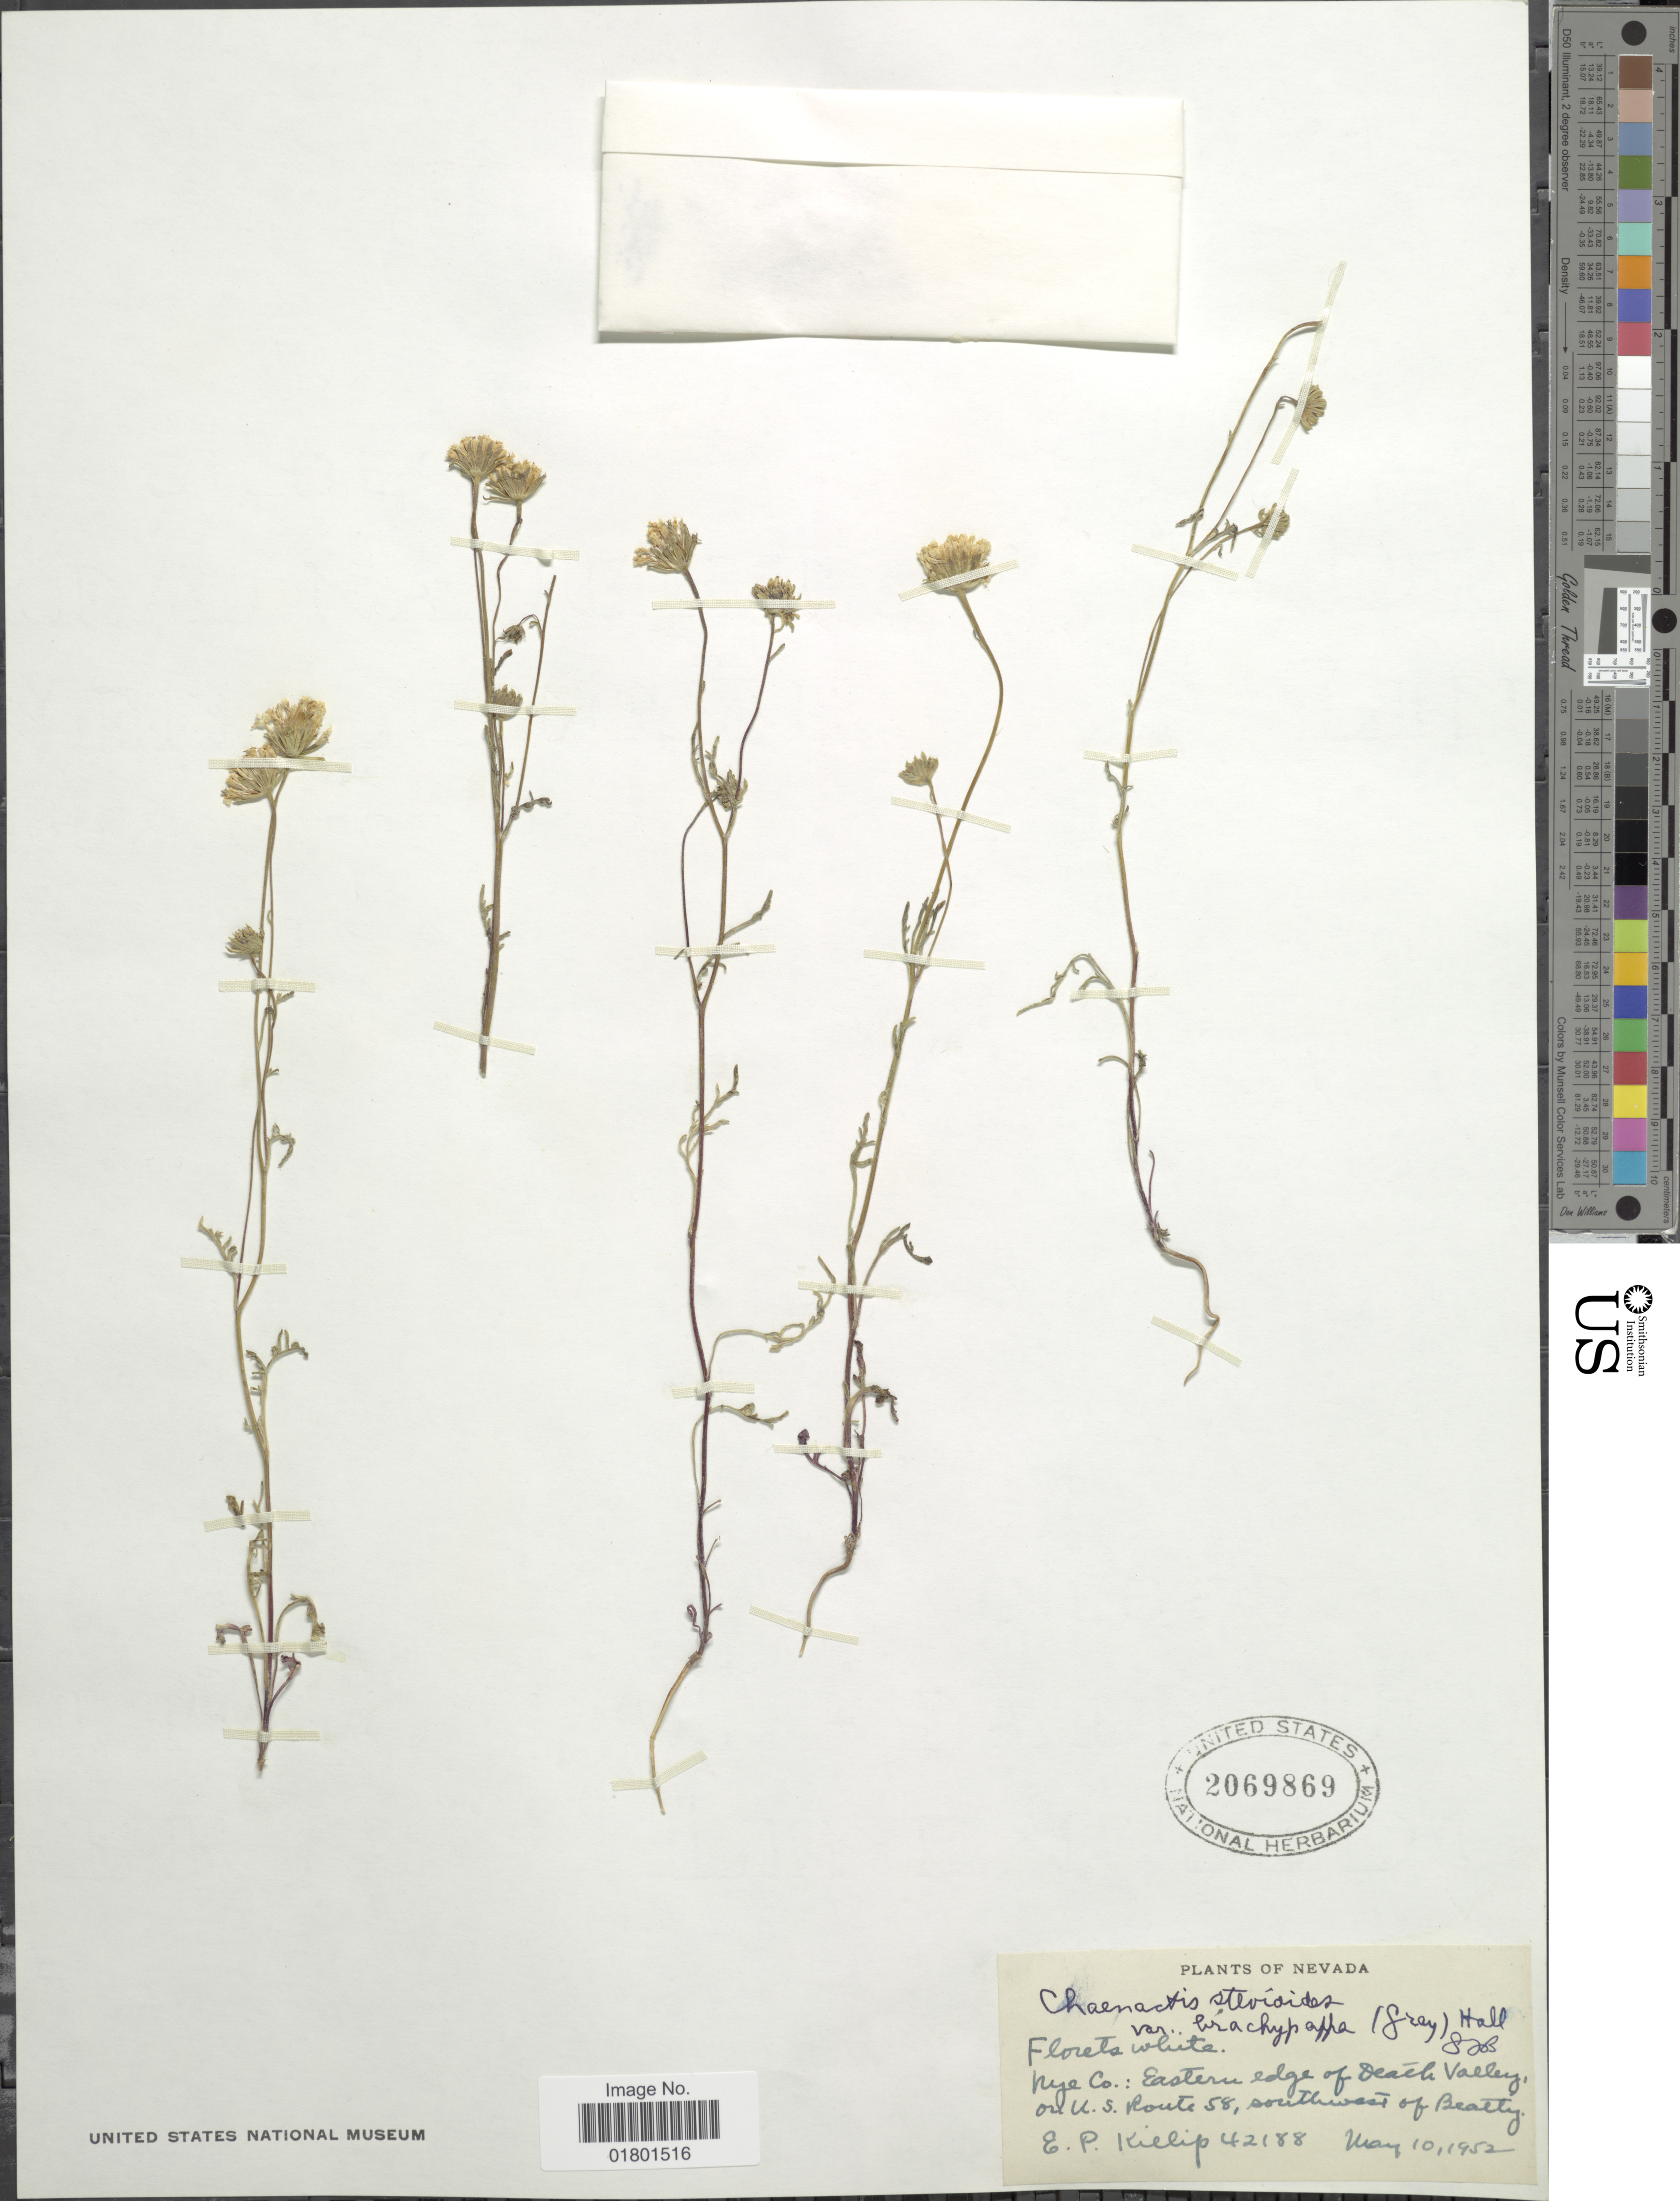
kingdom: Plantae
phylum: Tracheophyta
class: Magnoliopsida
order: Asterales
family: Asteraceae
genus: Chaenactis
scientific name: Chaenactis stevioides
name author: Hook. & Arn.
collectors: E. P. Killip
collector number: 42188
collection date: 1952-05-10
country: United States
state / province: Nevada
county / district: Nye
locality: Eastern Edge of Death Valley on U. S. Route 58, southwest of Beatty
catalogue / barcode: US 2069869